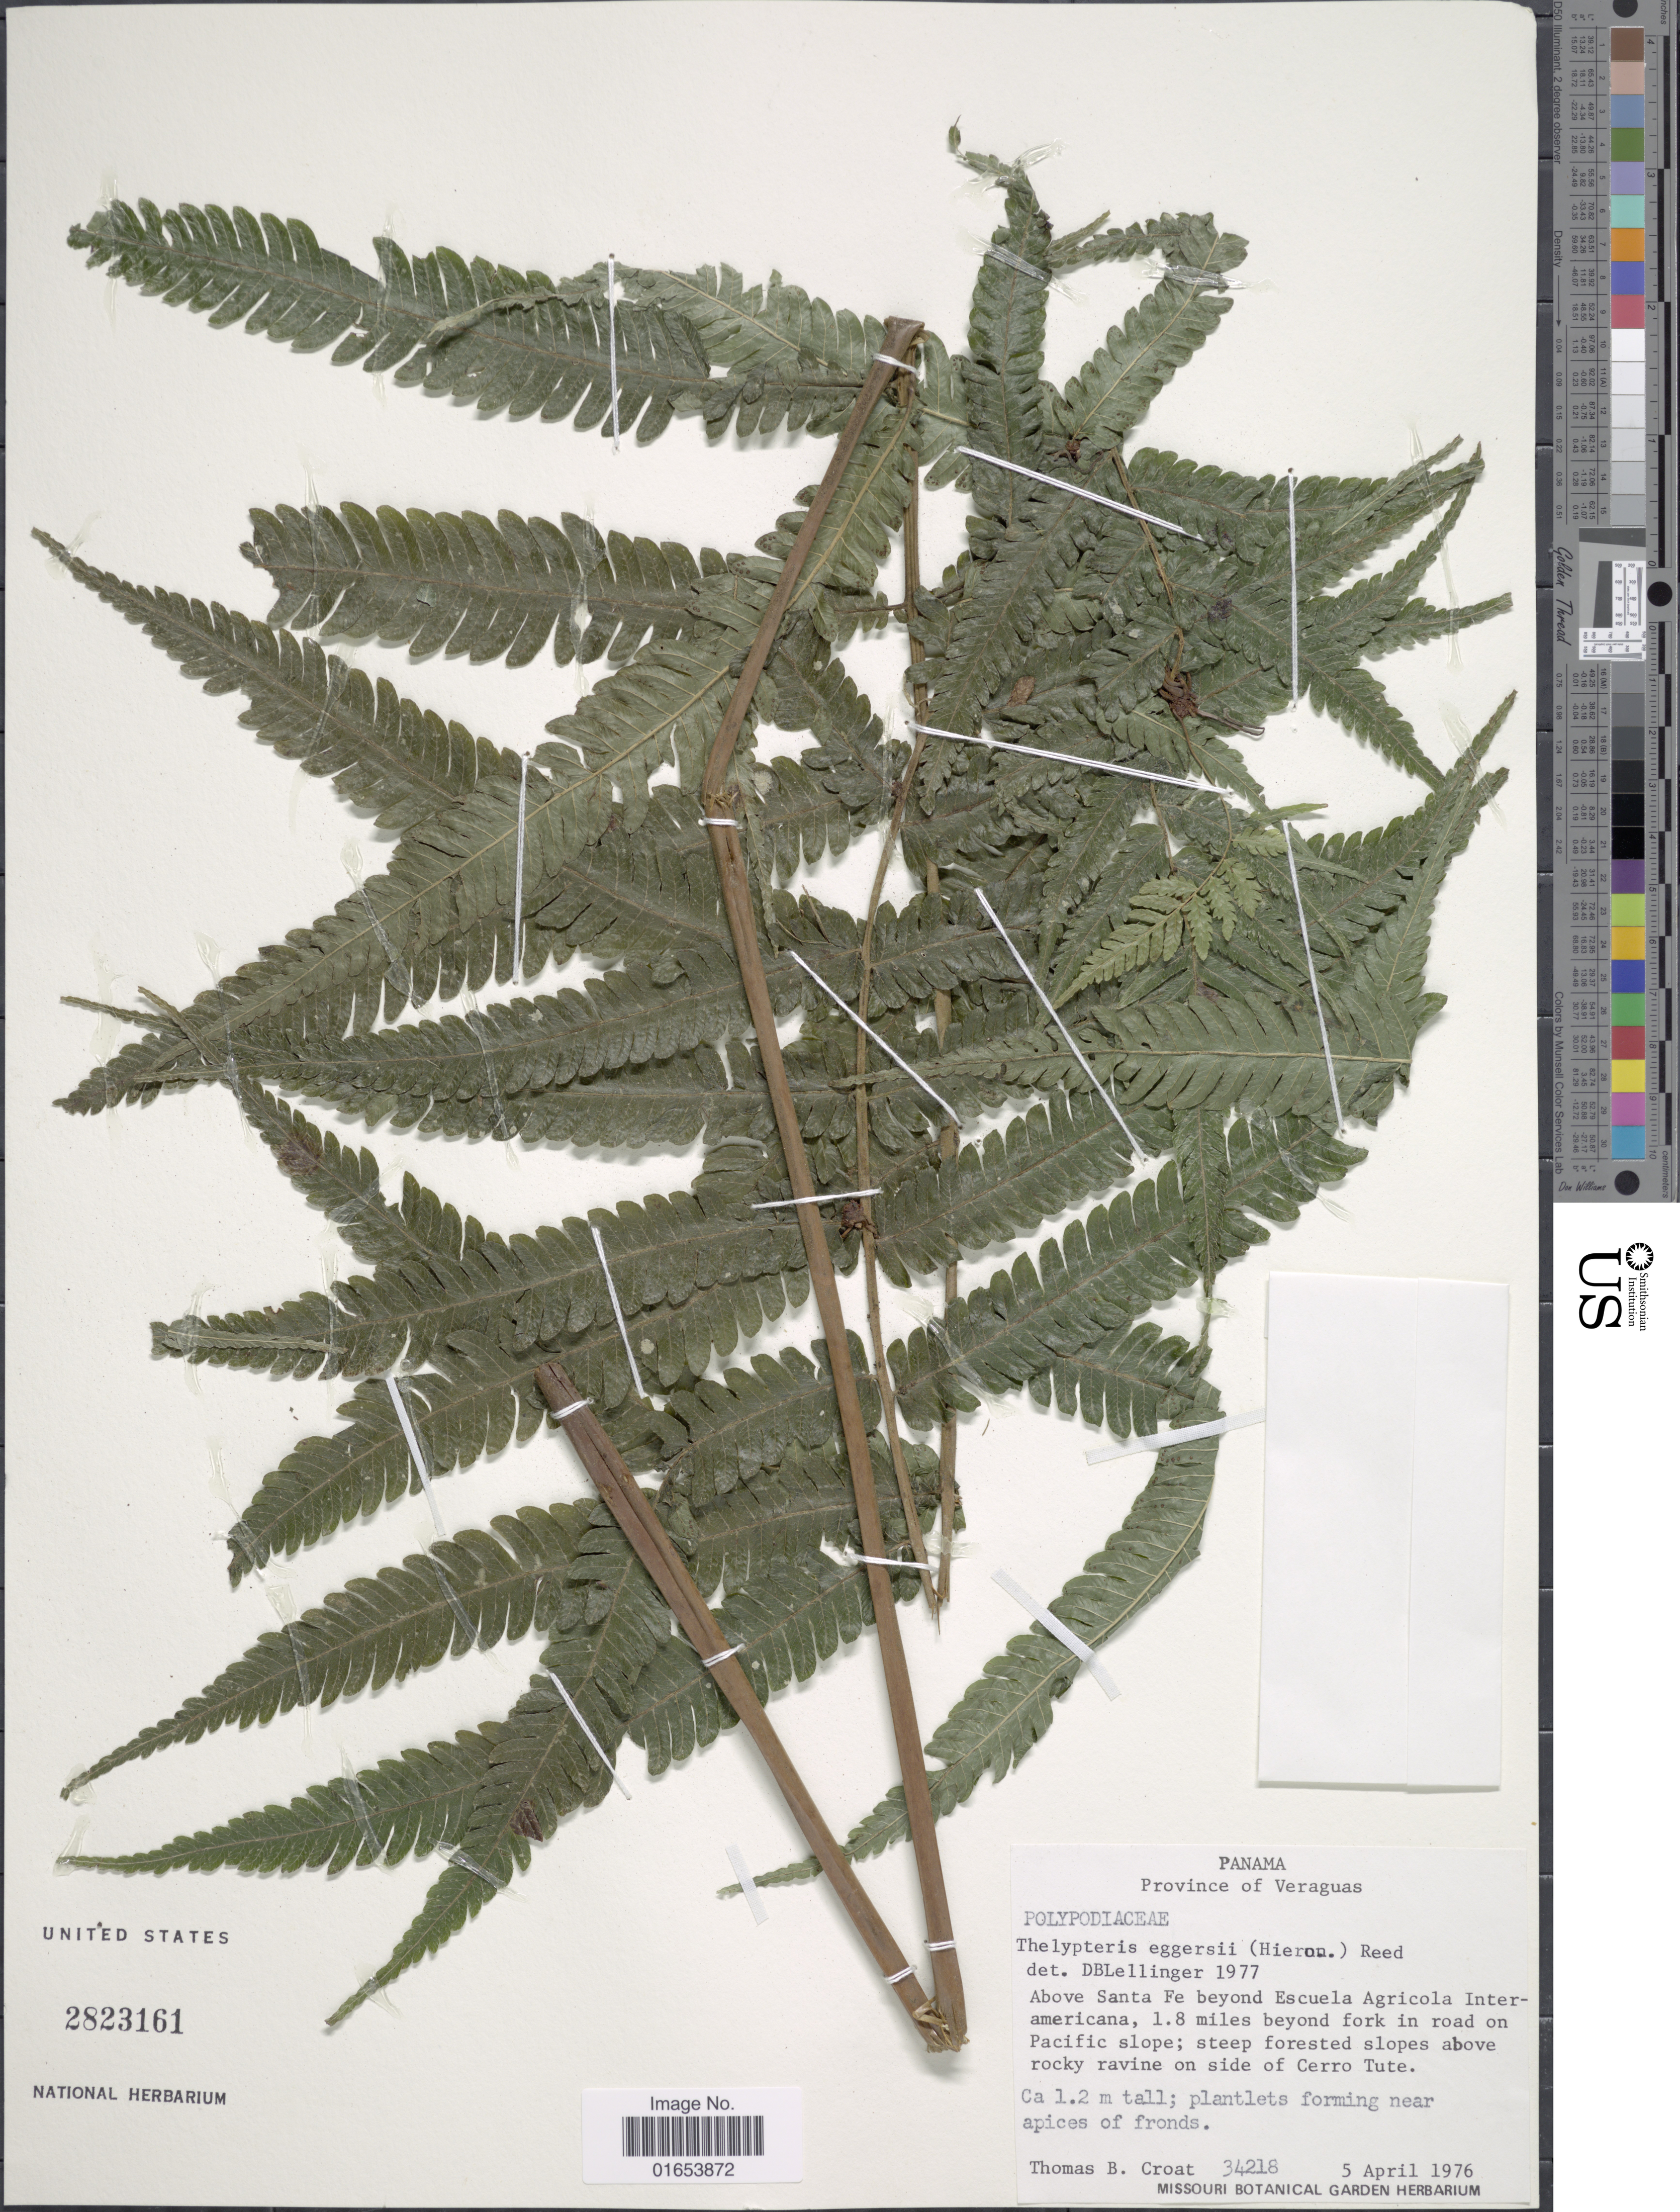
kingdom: Plantae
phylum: Tracheophyta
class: Polypodiopsida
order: Polypodiales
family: Thelypteridaceae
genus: Goniopteris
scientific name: Goniopteris eggersii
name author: (Hieron.) Alston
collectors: T. B. Croat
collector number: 34218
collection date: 1976-04-05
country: Panama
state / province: Veraguas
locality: Province of Veraguas, above Santa Fe beyond Escuela Agricola Interamericana, 1.8 miles beyond fork in road on pacific slope; steep forested slopes above rocky ravine on side of Cerro Tute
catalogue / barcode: US 2823161